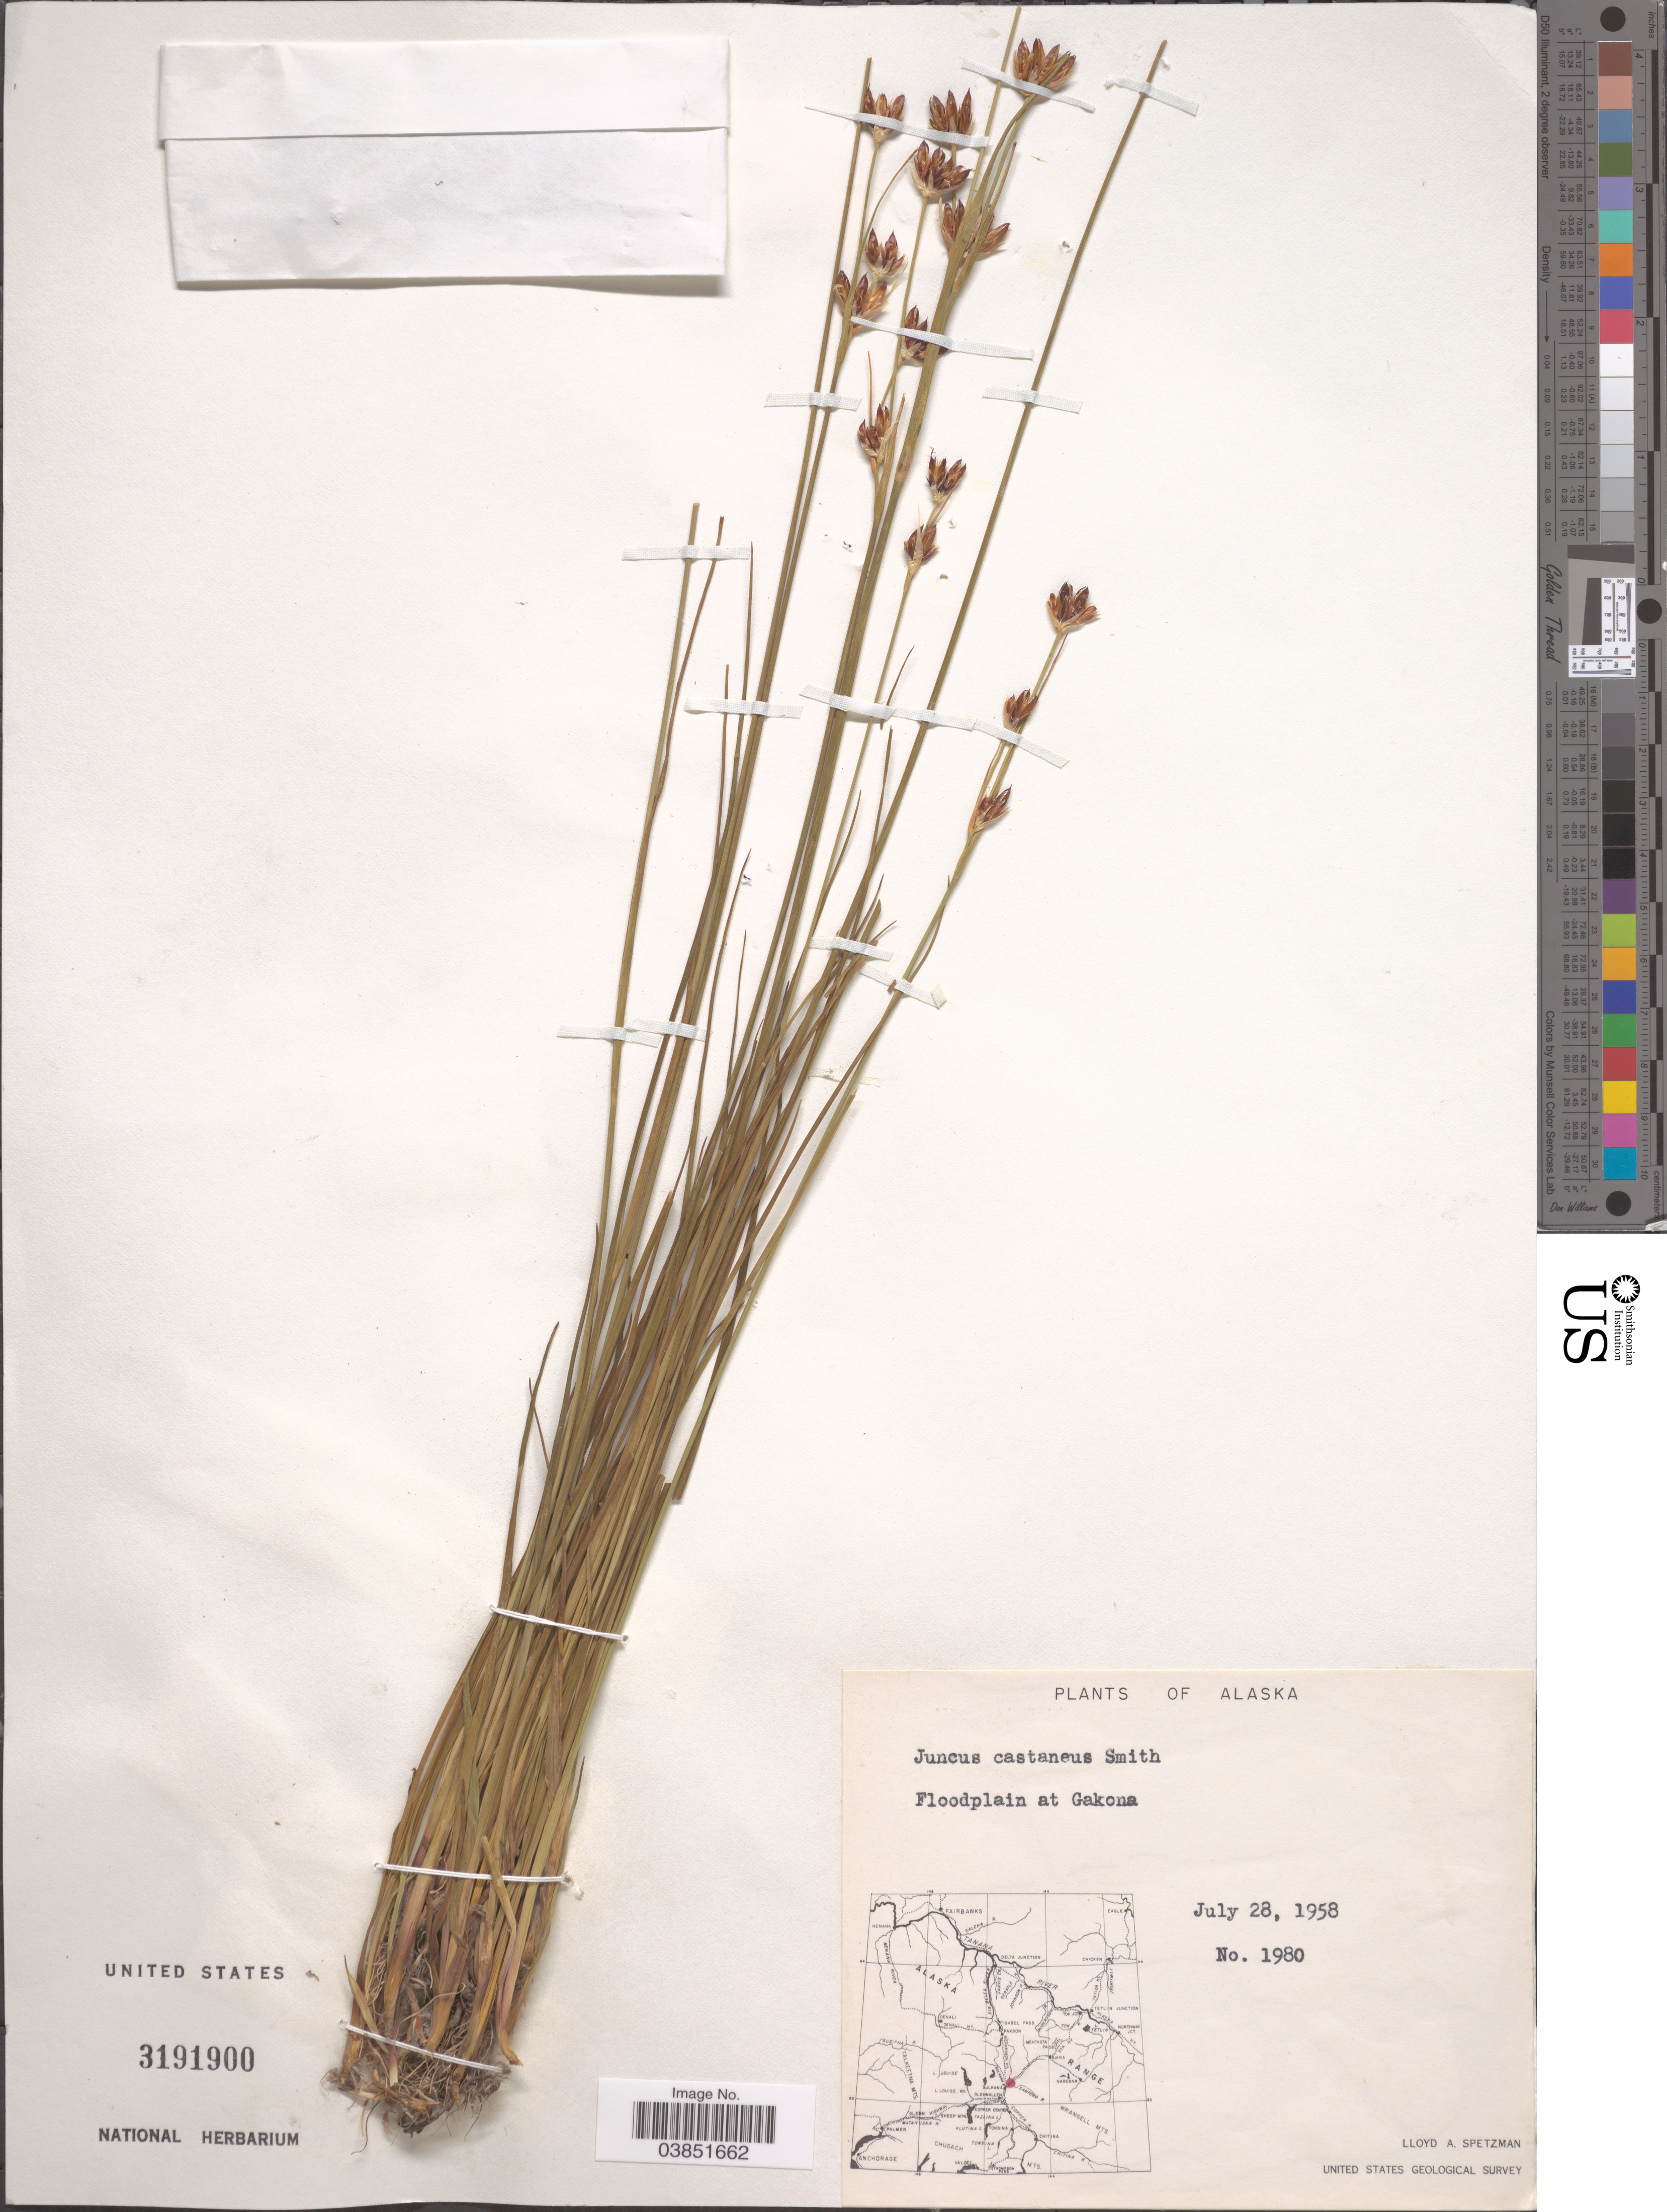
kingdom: Plantae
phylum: Tracheophyta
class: Liliopsida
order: Poales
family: Juncaceae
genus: Juncus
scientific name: Juncus castaneus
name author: Sm.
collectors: L. Spetzman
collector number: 1980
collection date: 1958-07-28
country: United States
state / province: Alaska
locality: Floodplain at Gakona.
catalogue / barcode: US 3191900